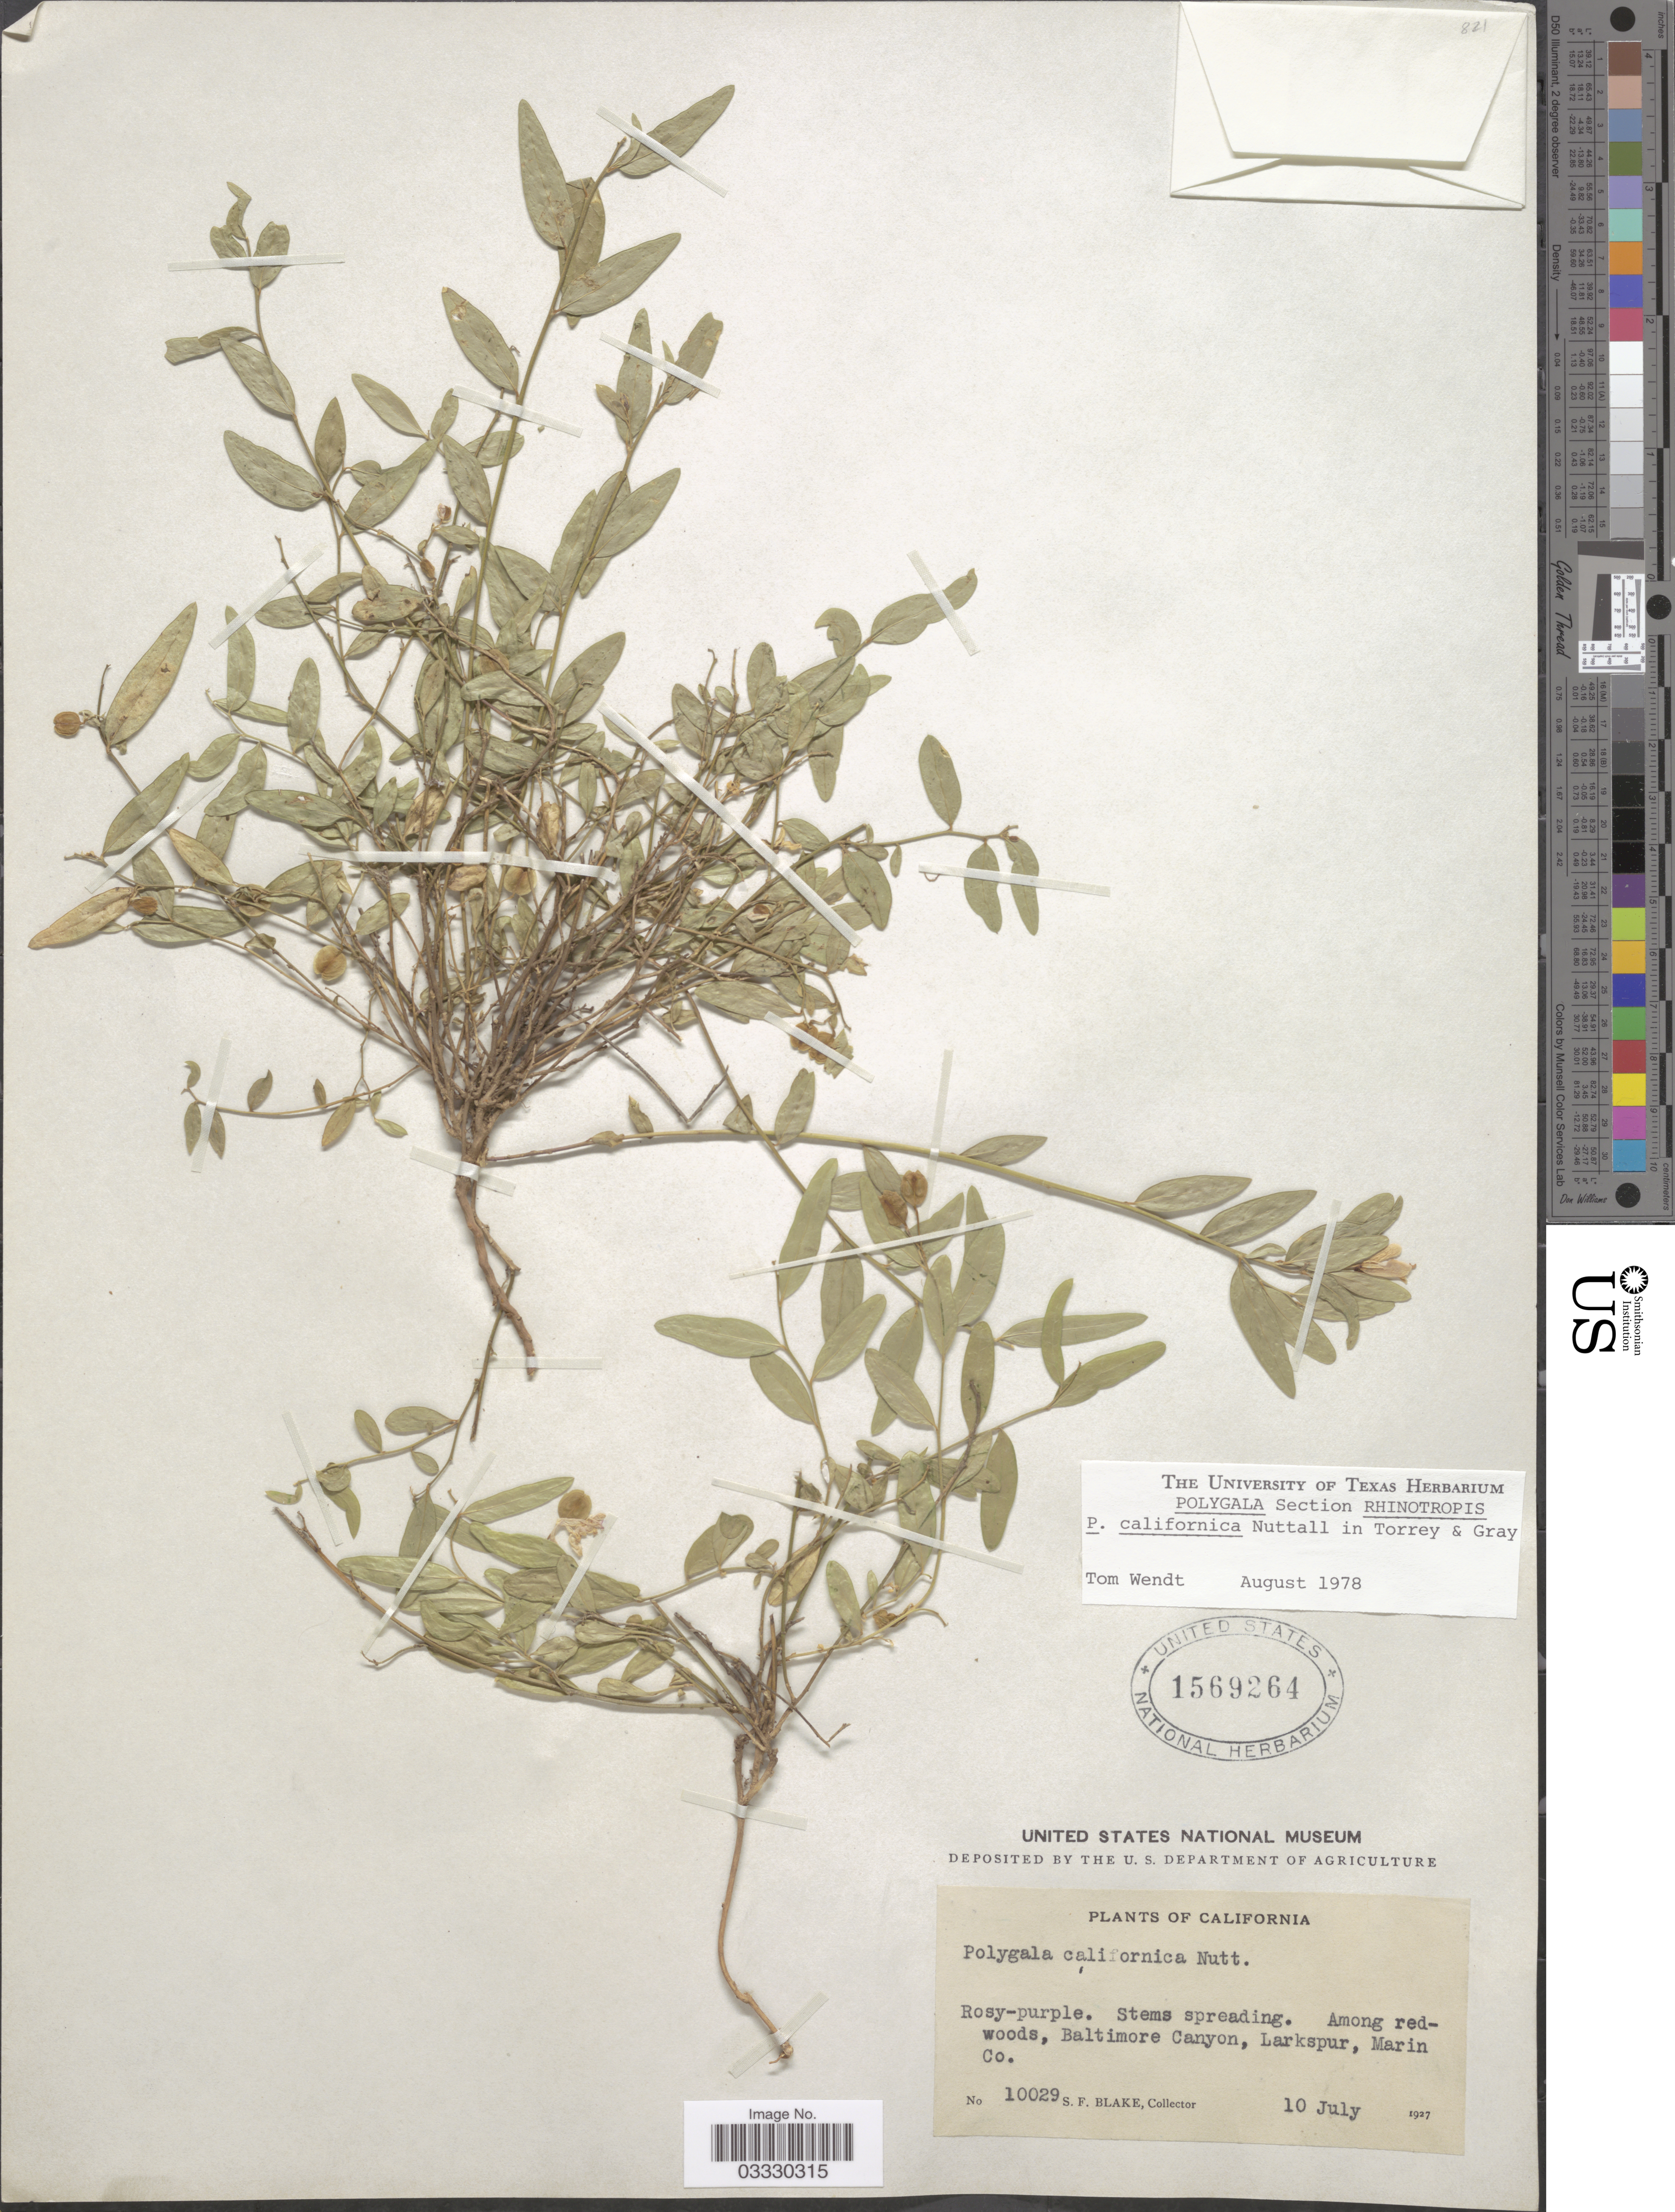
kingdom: Plantae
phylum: Tracheophyta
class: Magnoliopsida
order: Fabales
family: Polygalaceae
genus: Rhinotropis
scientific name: Rhinotropis californica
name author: (Nutt.) J.R. Abbott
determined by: Strong, Mark T., (BOT), Smithsonian Institution - National Museum of Natural History (UNITED STATES)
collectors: S. Blake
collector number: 10029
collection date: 1927-07-10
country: United States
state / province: California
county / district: Marin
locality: Baltimore Canyon, Larkspur, Marin Co.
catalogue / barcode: US 1569264